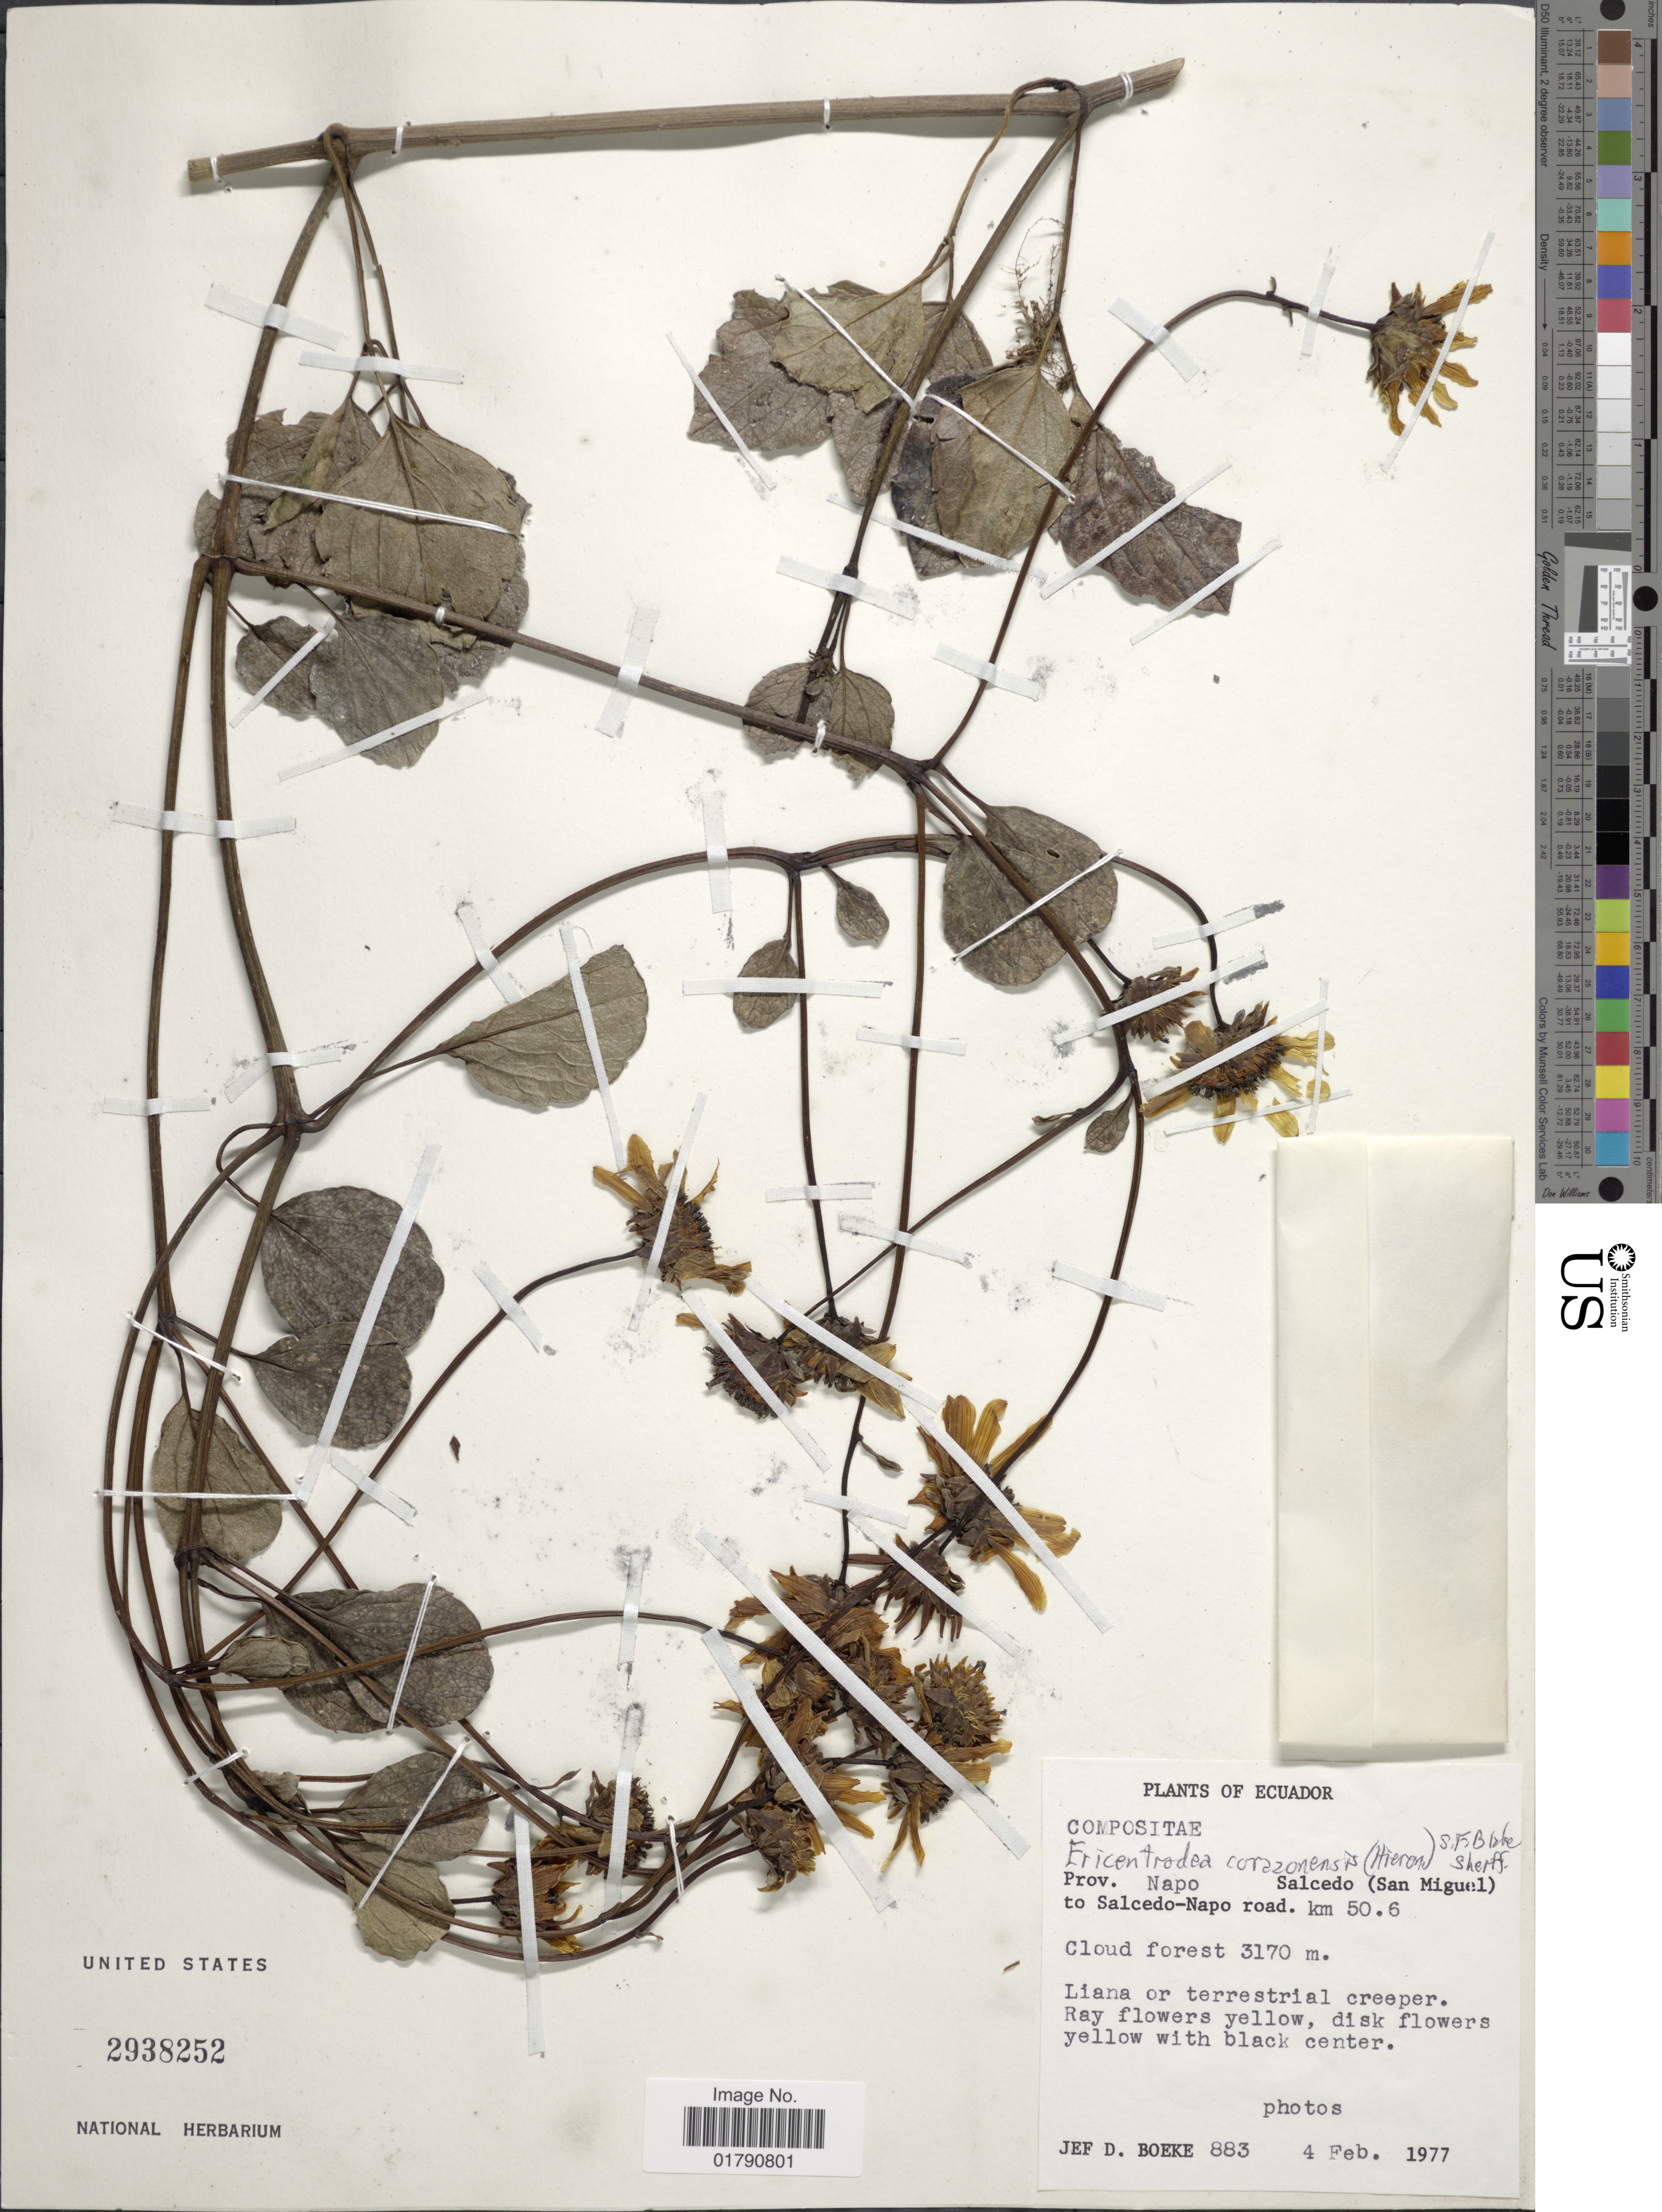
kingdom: Plantae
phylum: Tracheophyta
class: Magnoliopsida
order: Asterales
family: Asteraceae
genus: Ericentrodea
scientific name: Ericentrodea corazonensis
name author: (Hieron.) S.F. Blake & Sherff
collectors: J. D. Boeke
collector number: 883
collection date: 1977-02-04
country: Ecuador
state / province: Napo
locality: Salcedo (San Miguel) to Salcedo-Napo road, km 50.6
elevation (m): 3170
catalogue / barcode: US 2938252